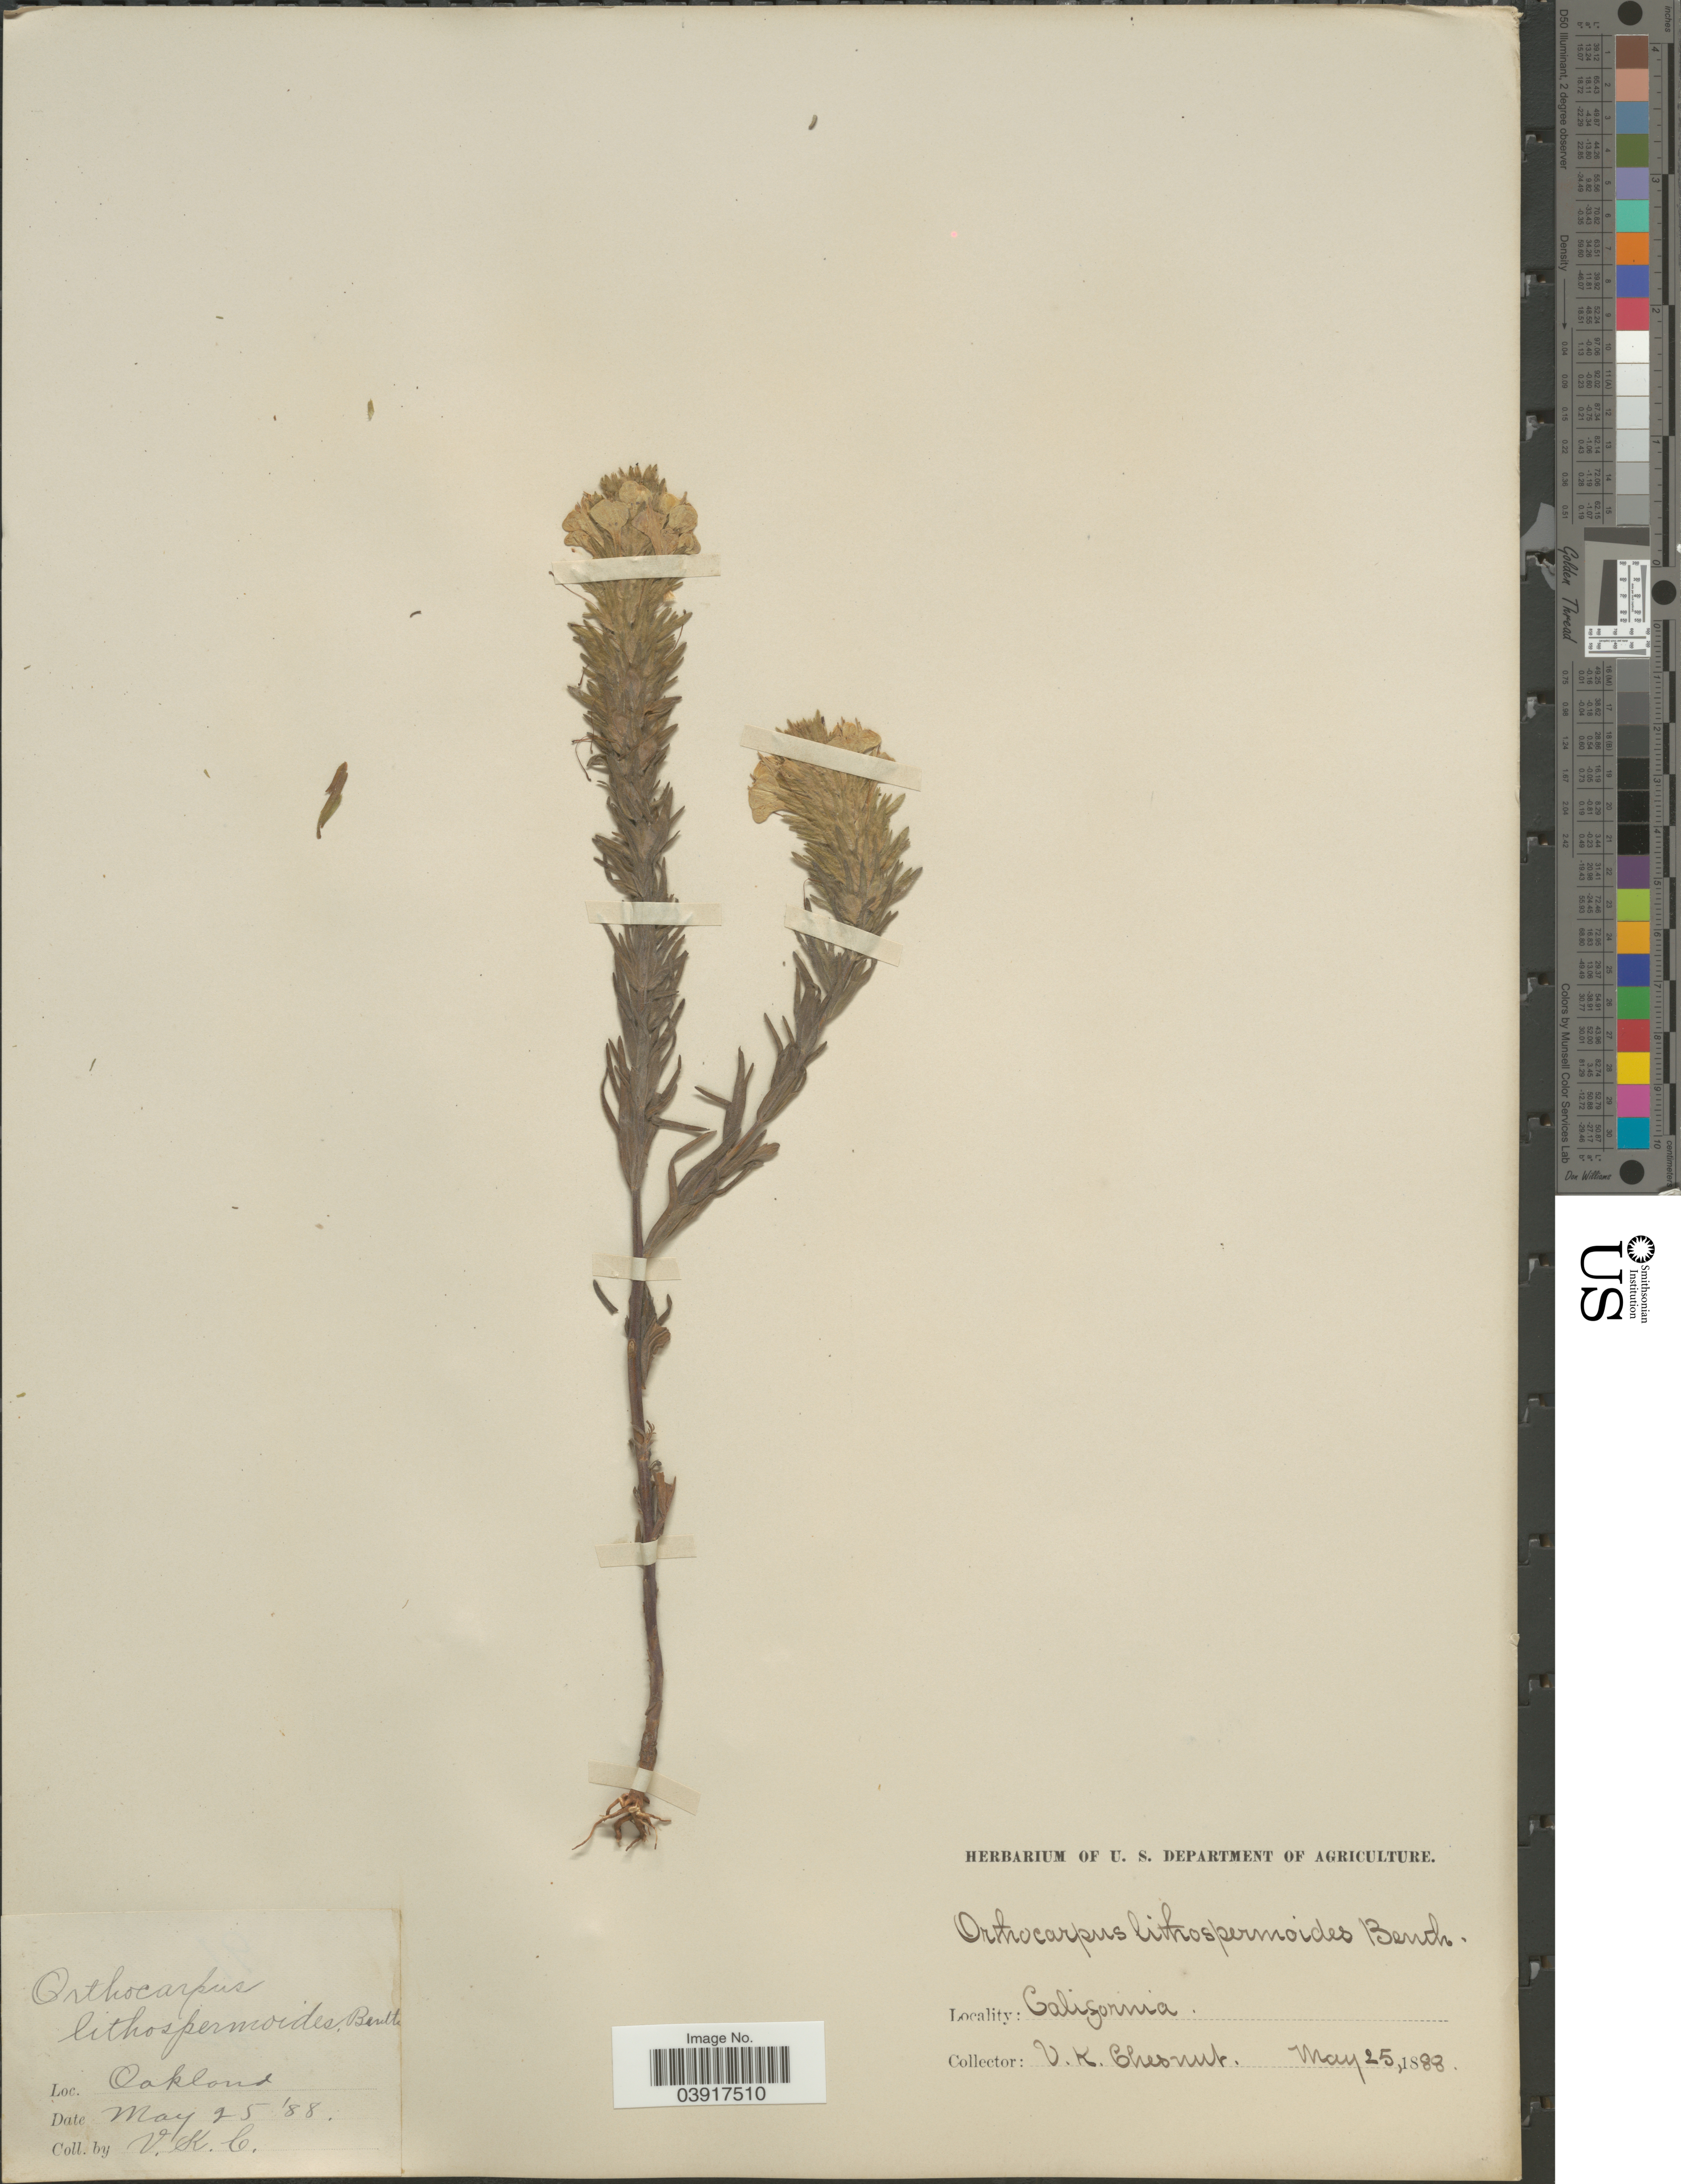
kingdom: Plantae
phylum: Tracheophyta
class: Magnoliopsida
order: Lamiales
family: Orobanchaceae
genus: Orthocarpus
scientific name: Orthocarpus lithospermoides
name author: Benth.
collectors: V. Chesnut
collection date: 1888-05-25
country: United States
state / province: California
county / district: Alameda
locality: Oakland.